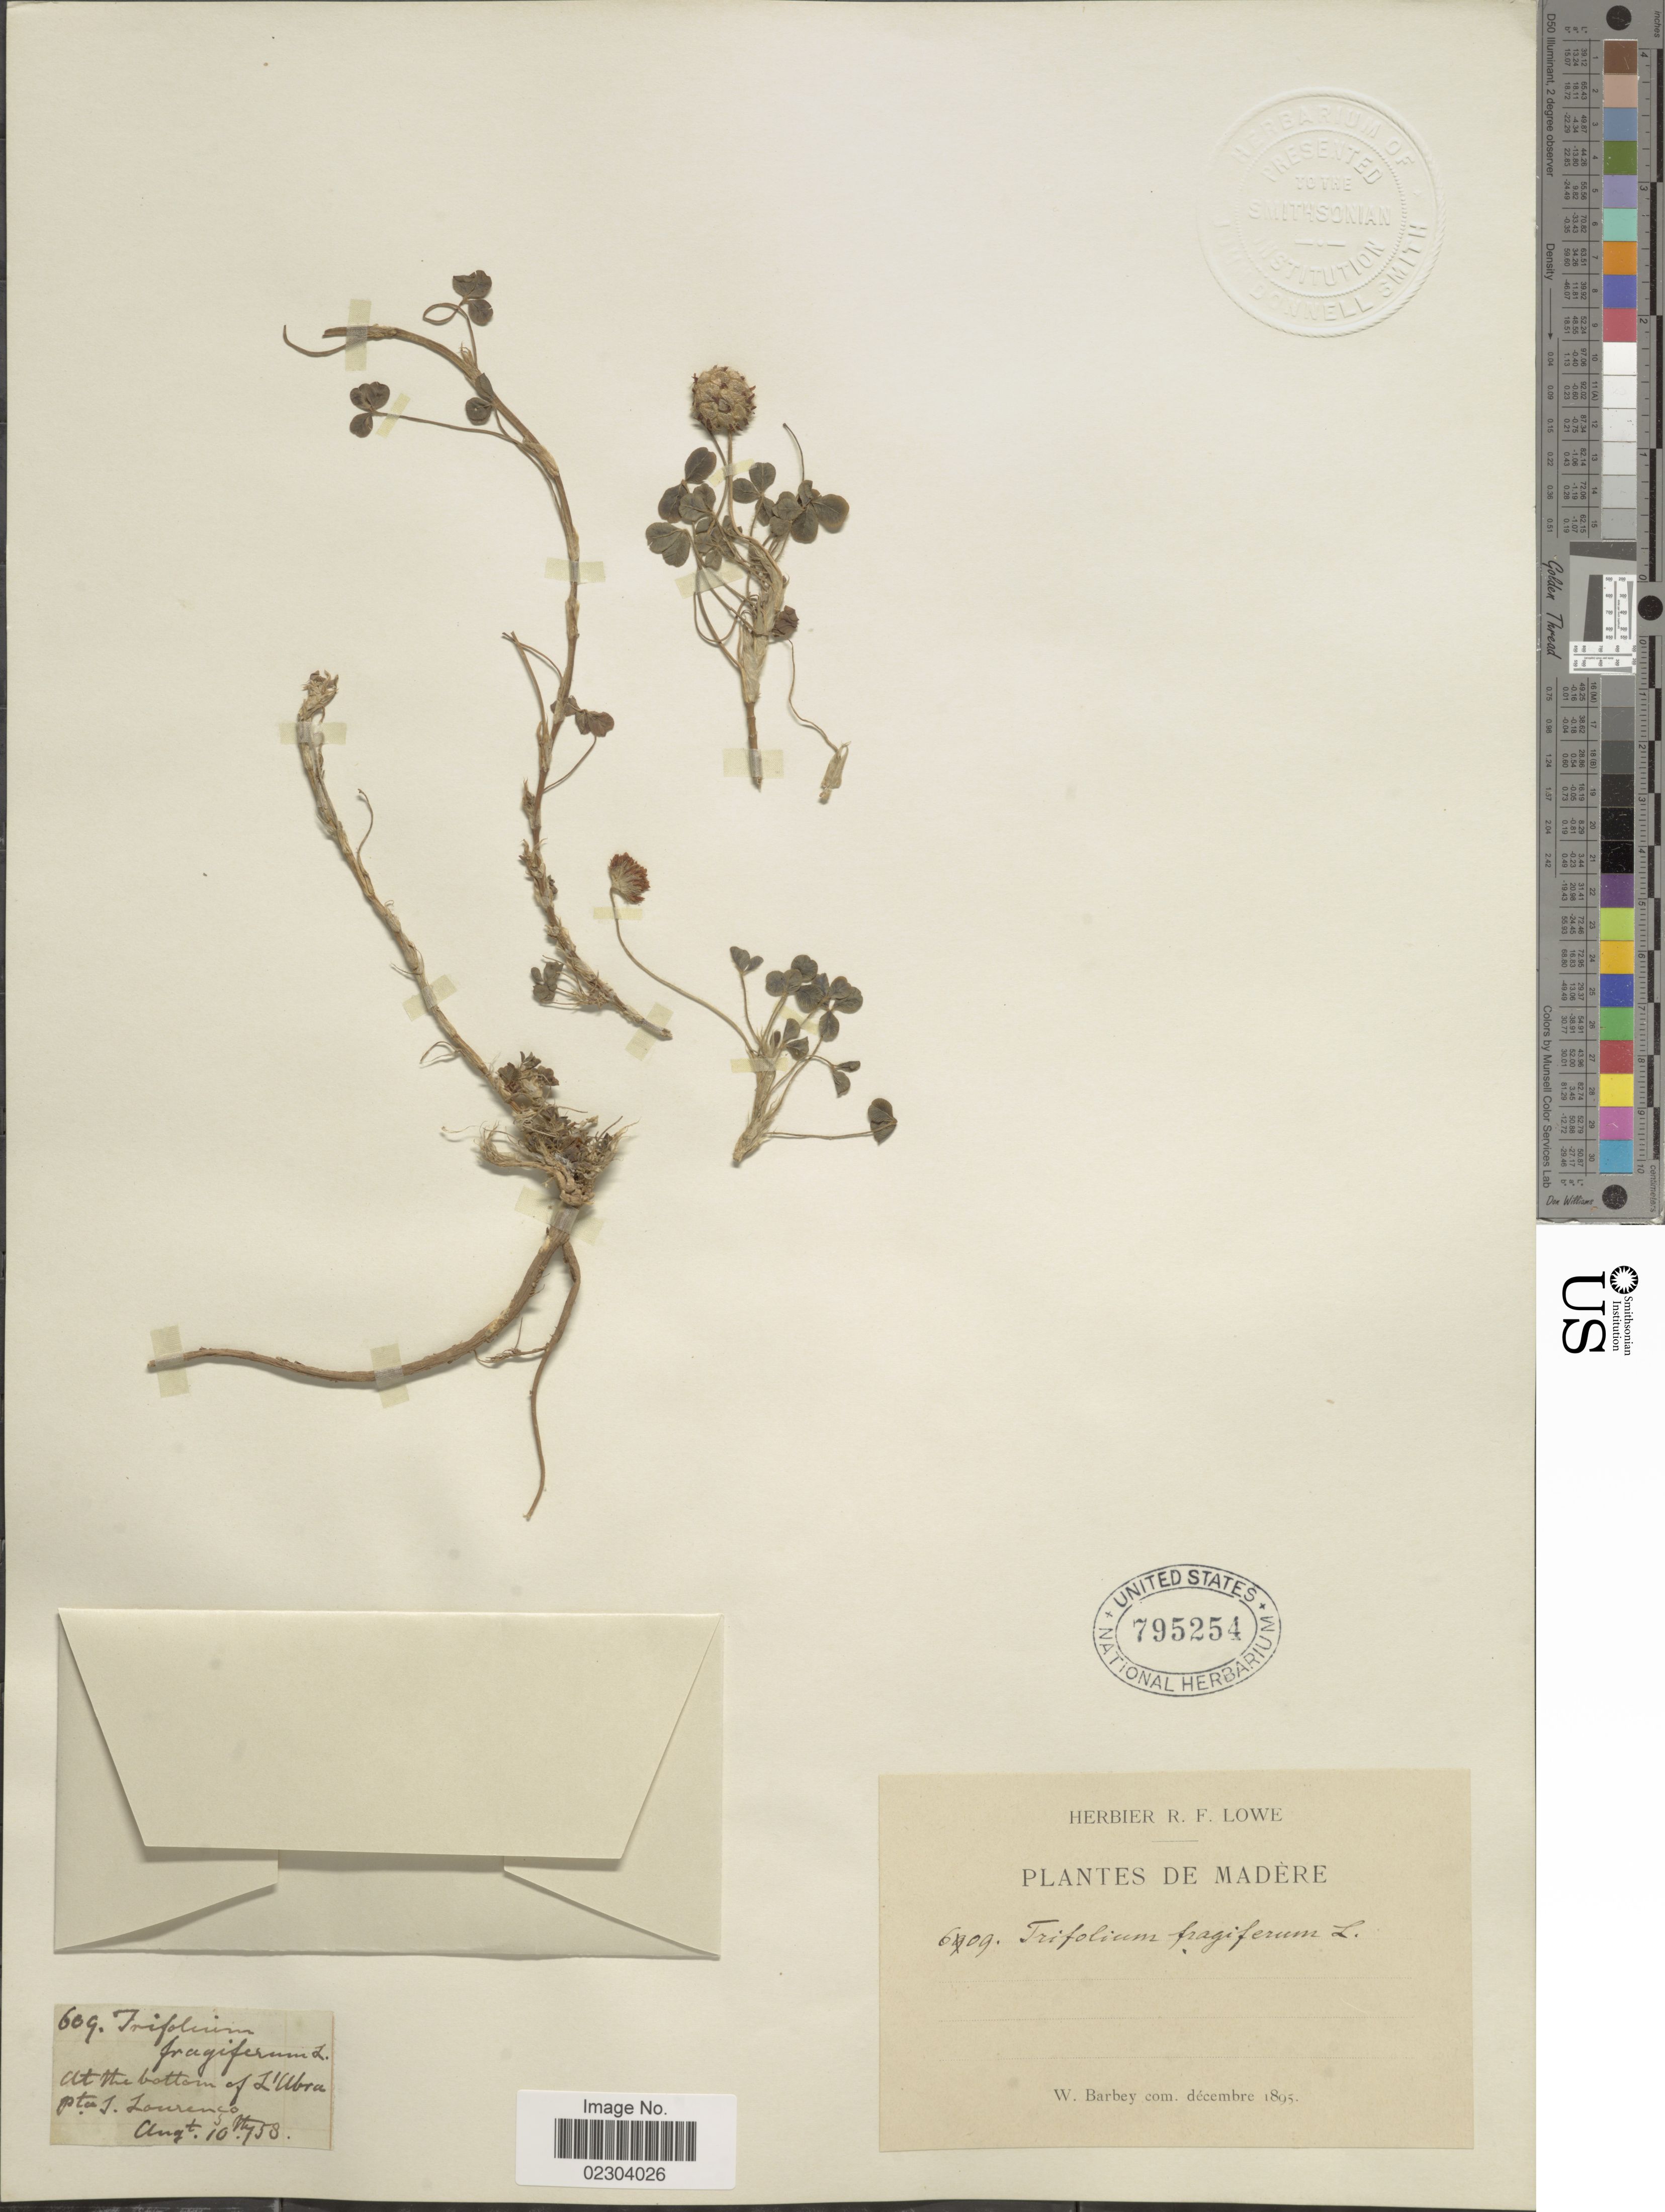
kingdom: Plantae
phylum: Tracheophyta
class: Magnoliopsida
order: Fabales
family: Fabaceae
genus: Trifolium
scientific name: Trifolium fragiferum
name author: L.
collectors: ex herb. R. F. Lowe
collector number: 609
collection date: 1895-08-10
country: Portugal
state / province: Madeira (Aut. Reg.)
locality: De Madere, at the bottom of L'Ubra, Pta. L. Laurenco [interpreted]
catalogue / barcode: US 795254